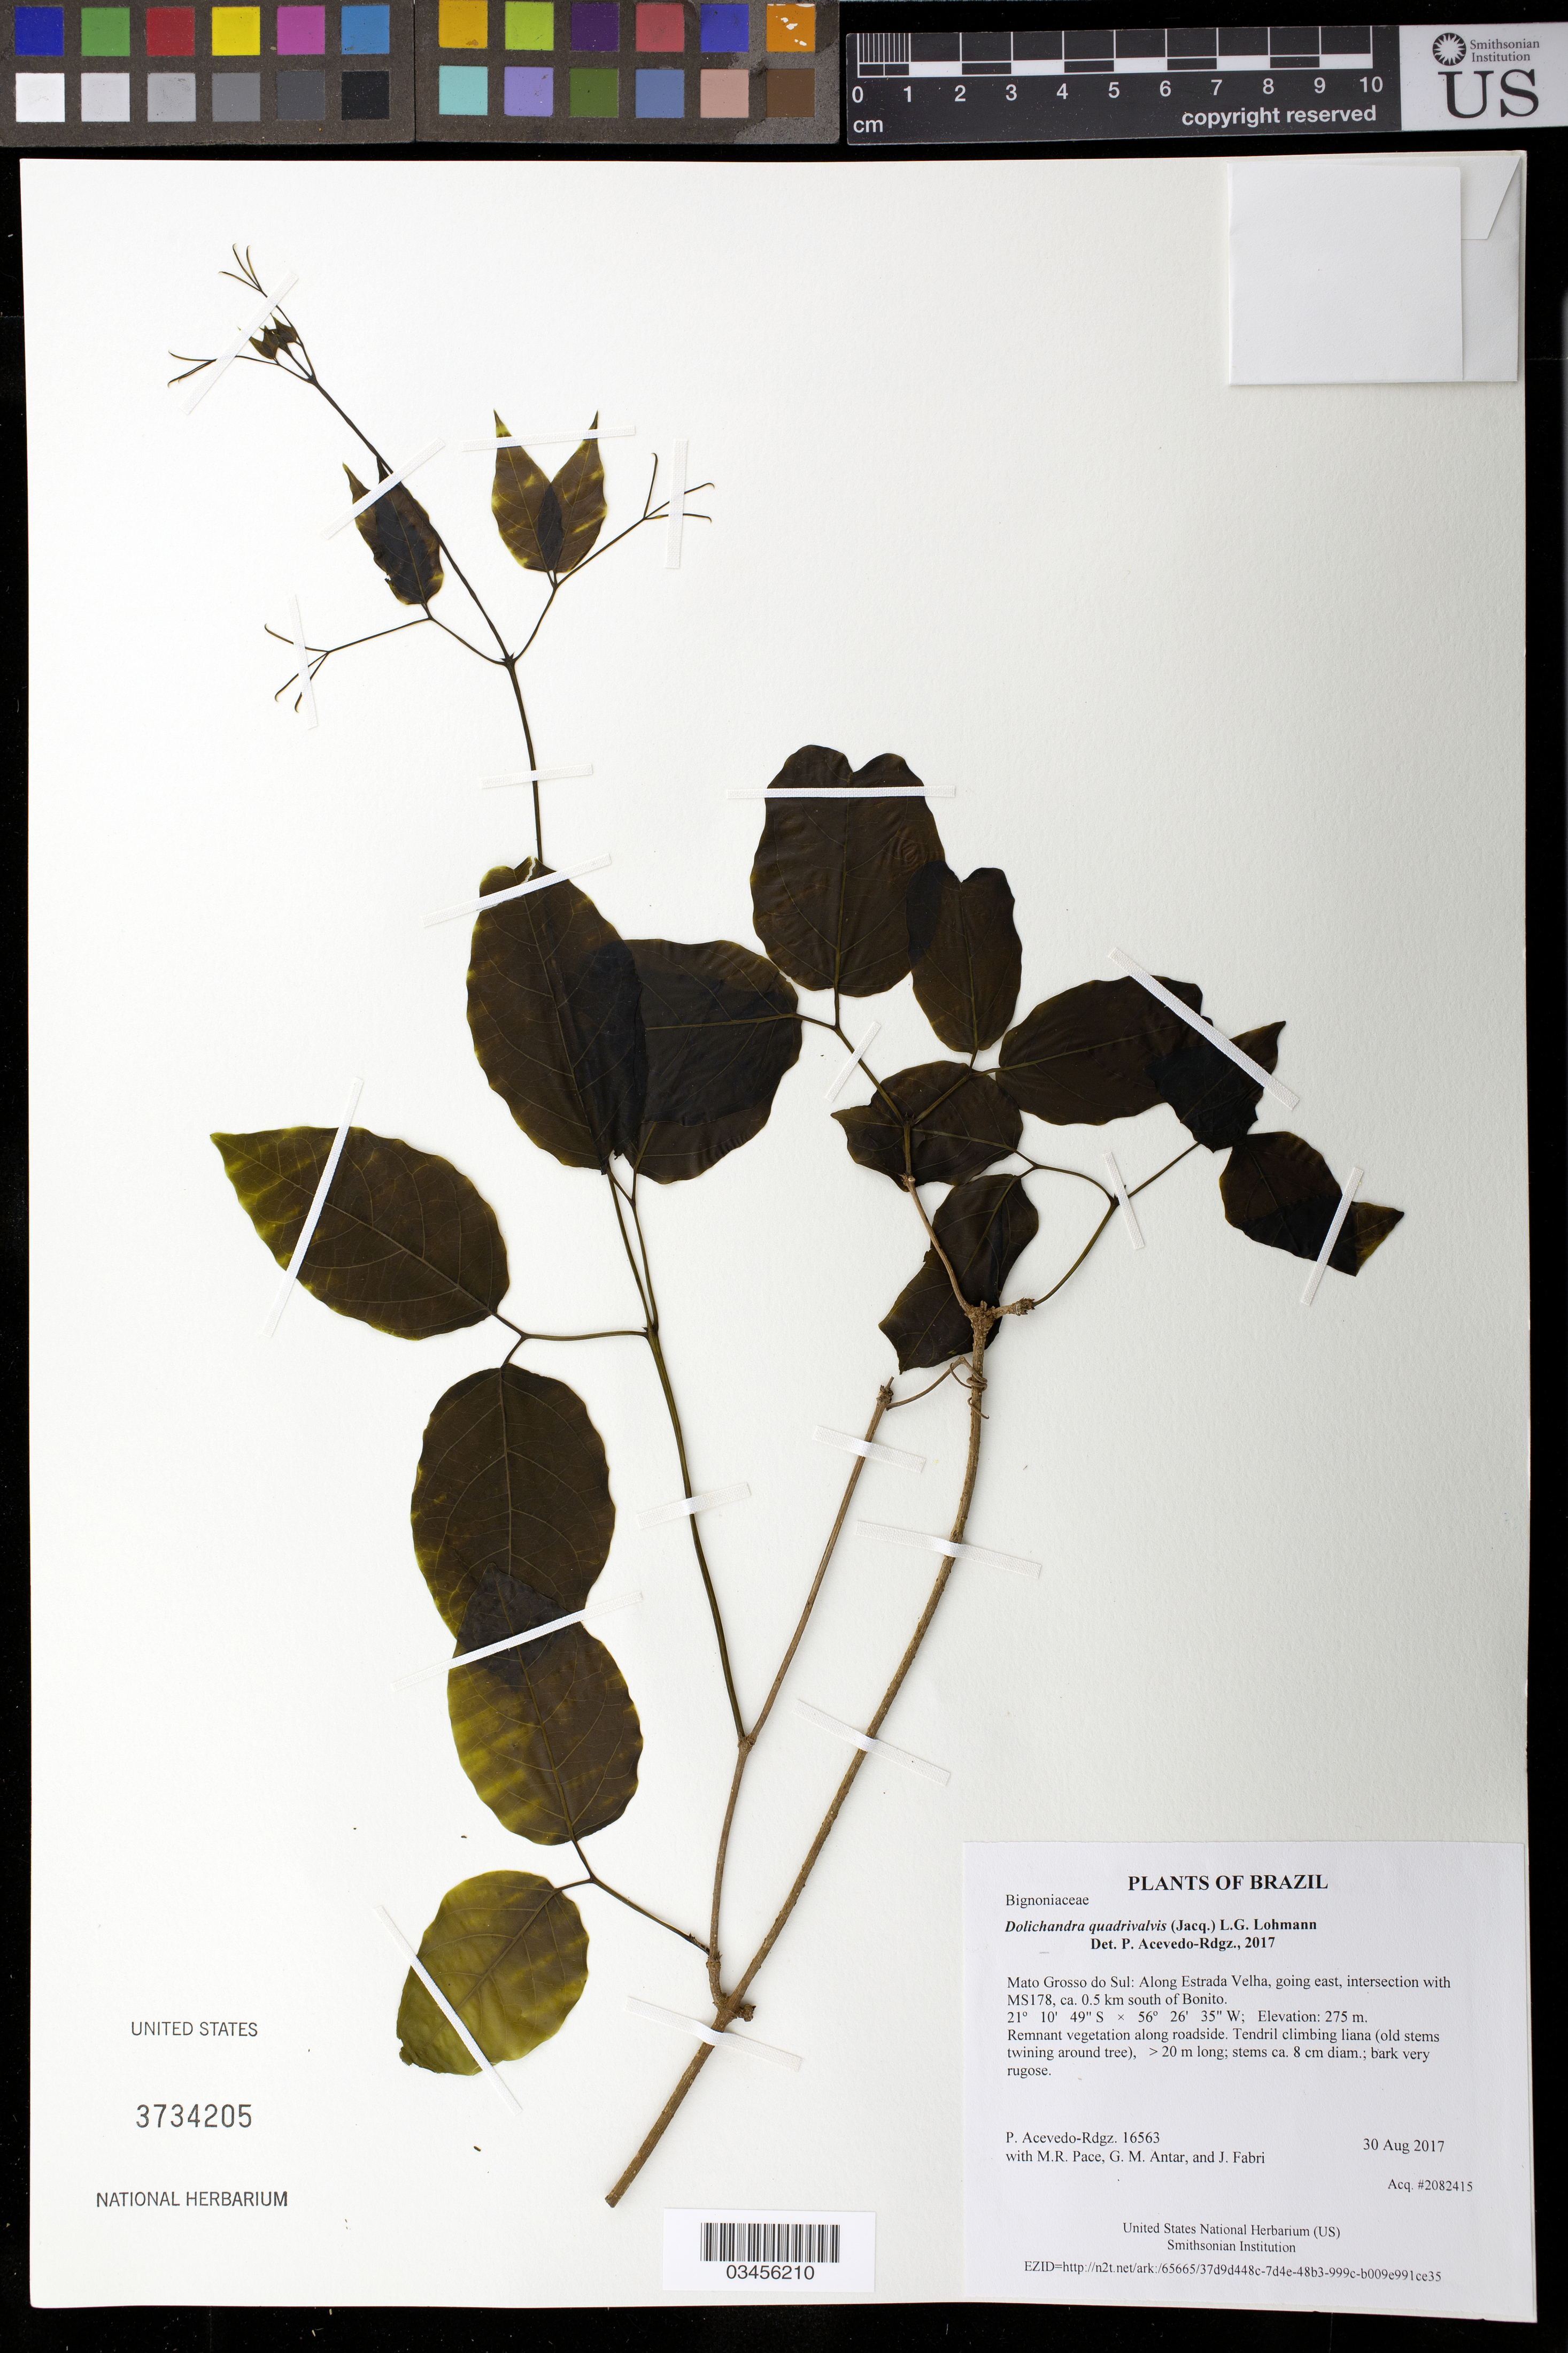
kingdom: Plantae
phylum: Tracheophyta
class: Magnoliopsida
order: Lamiales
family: Bignoniaceae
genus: Dolichandra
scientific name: Dolichandra quadrivalvis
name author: (Jacq.) L.G. Lohmann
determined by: Acevedo-Rodríguez, P., (BOT), Smithsonian Institution - National Museum of Natural History (UNITED STATES)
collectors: P. Acevedo-Rodr., M. R. Pace, G. M. Antar & J. Fabri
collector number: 16563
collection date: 2017-08-30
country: Brazil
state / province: Mato Grosso do Sul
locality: Along Estrada Velha, going east, intersection with MS178, ca. 0.5 km south of Bonito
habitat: Remnant vegetation along roadside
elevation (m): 275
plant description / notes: US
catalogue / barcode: US 3734205